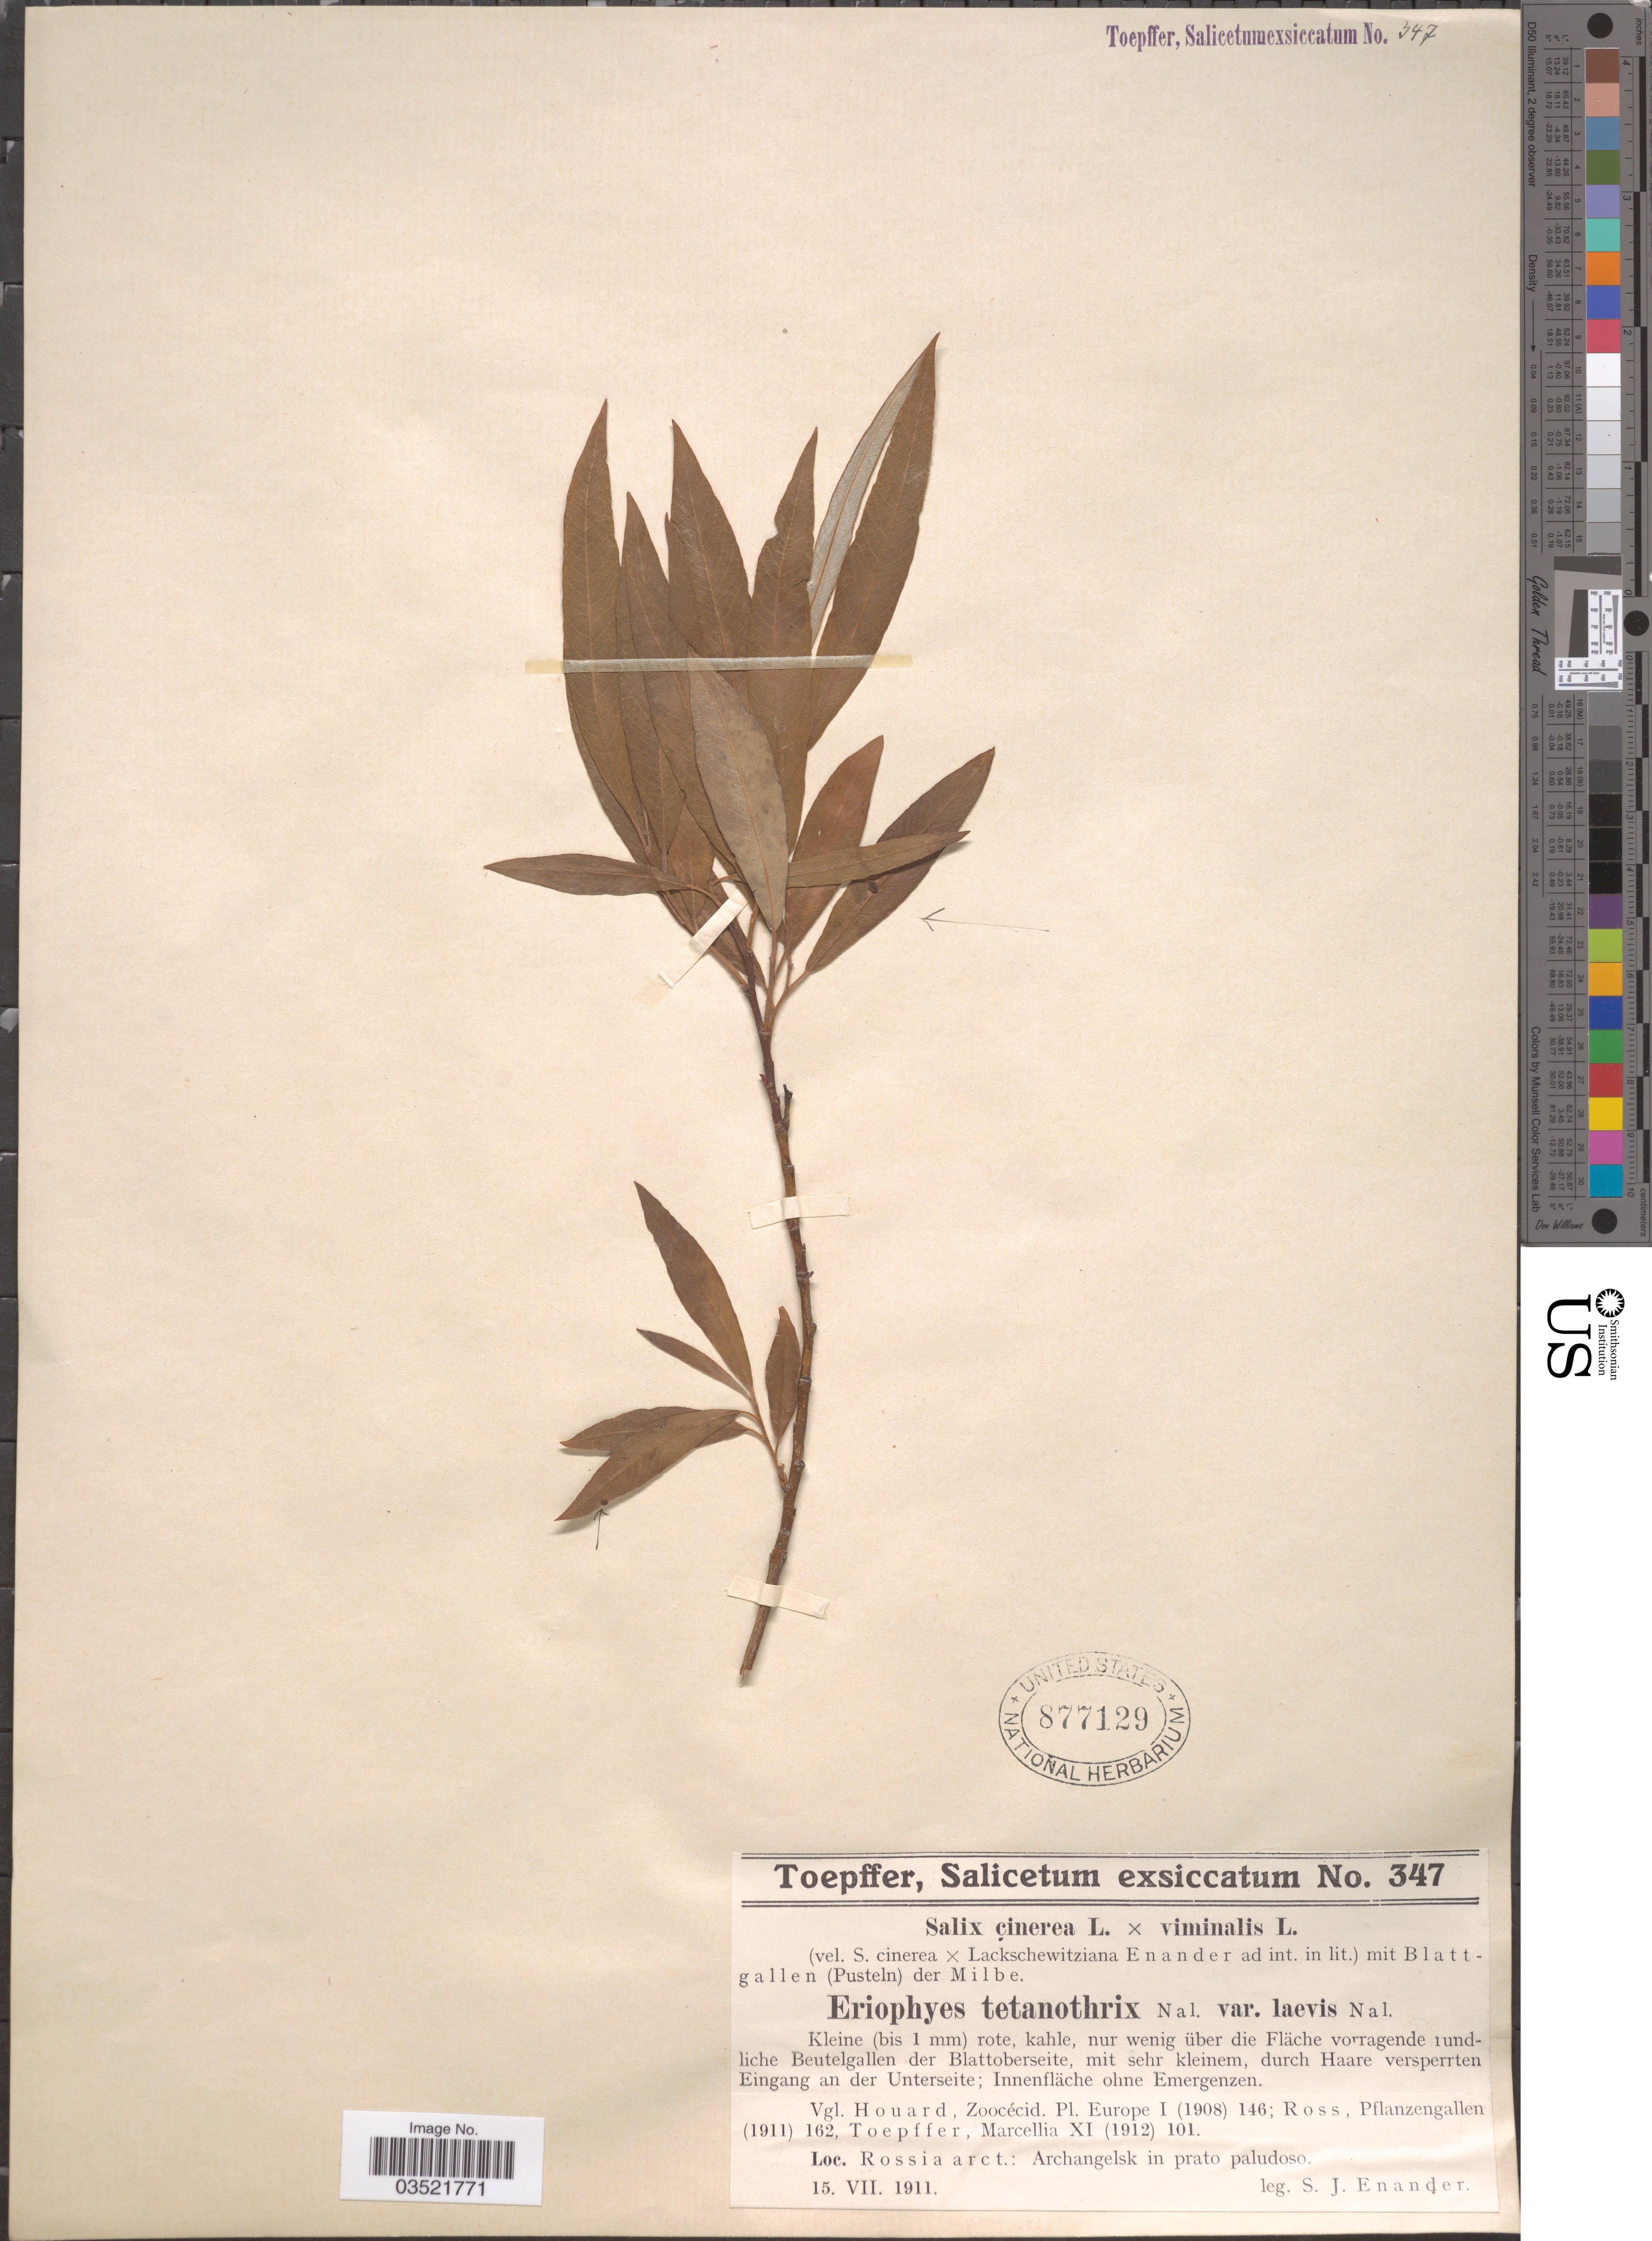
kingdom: Plantae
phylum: Tracheophyta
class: Magnoliopsida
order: Malpighiales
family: Salicaceae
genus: Salix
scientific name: Salix cinerea x S. viminalis L.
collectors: S. Enander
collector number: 347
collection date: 1911-07-15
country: Russian Federation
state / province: Arkhangelsk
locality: Rossia arct.: Archangelsk in prato paludoso.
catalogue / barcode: US 877129